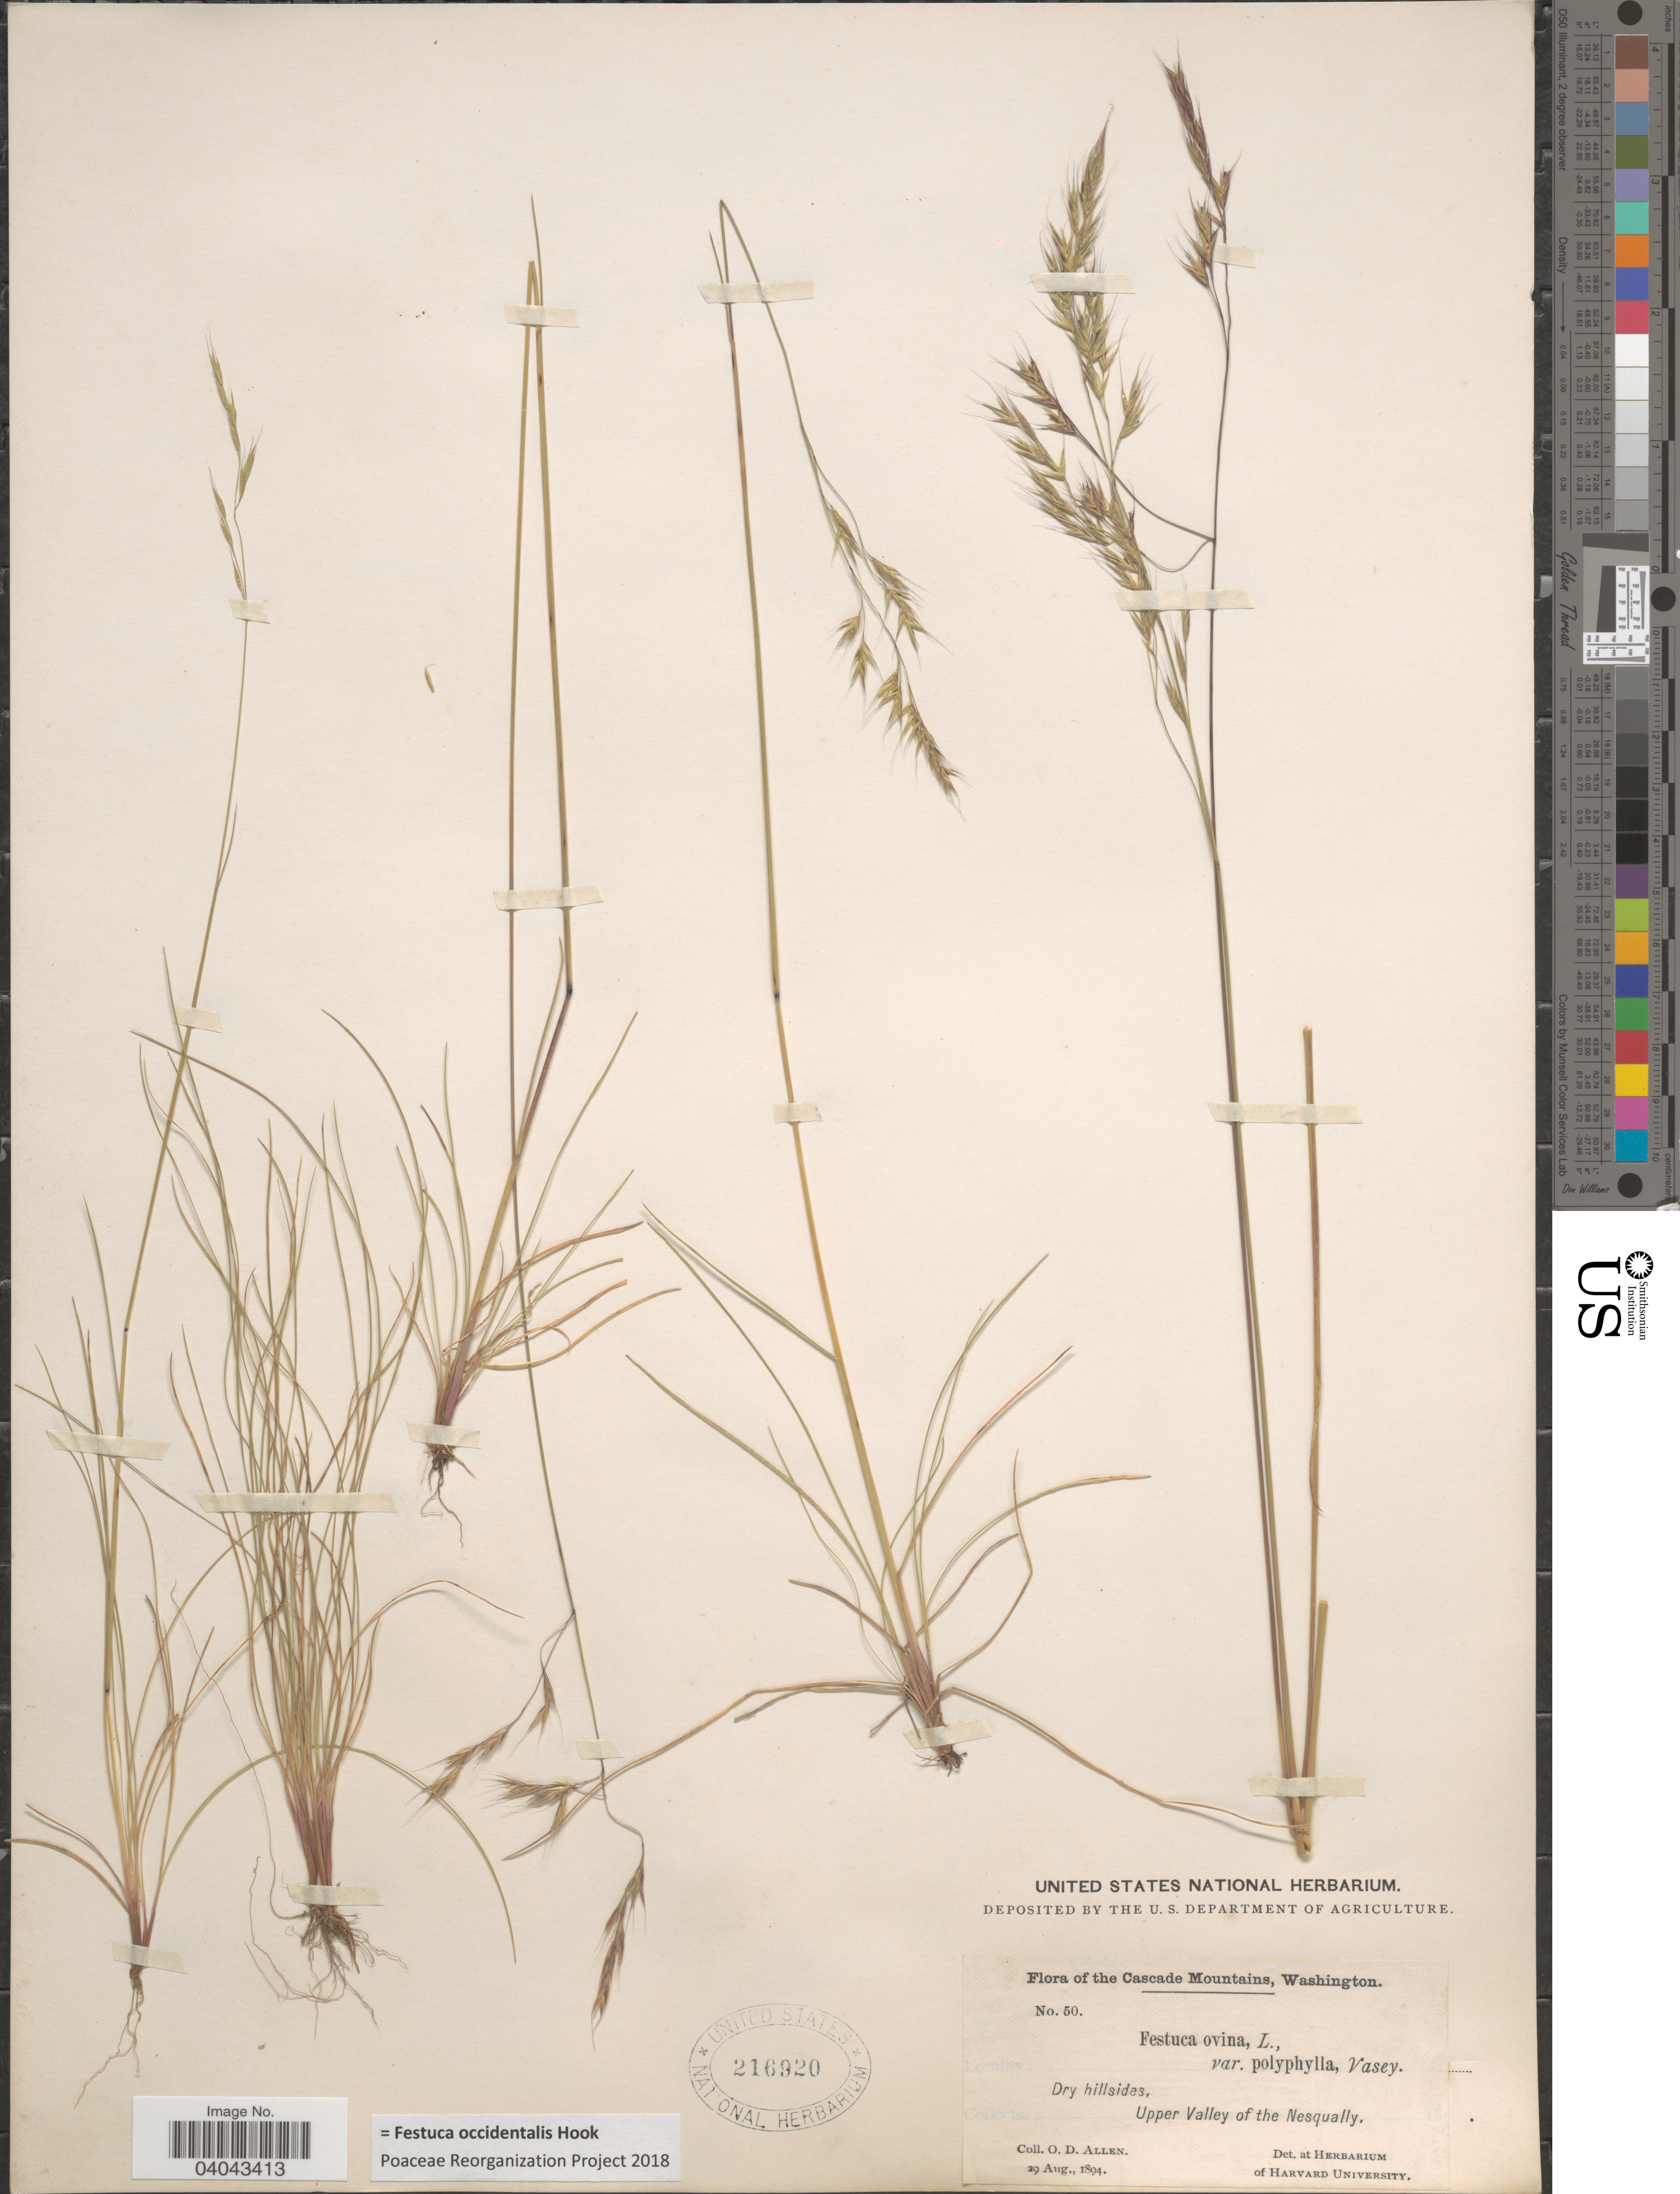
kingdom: Plantae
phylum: Tracheophyta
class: Liliopsida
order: Poales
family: Poaceae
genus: Festuca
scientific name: Festuca occidentalis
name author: Hook.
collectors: O. D. Allen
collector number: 50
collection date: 1894-08-29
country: United States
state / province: Washington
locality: Cascade Mountains. Dry hillsides, Upper Valley of the Nesqually.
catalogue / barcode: US 216920